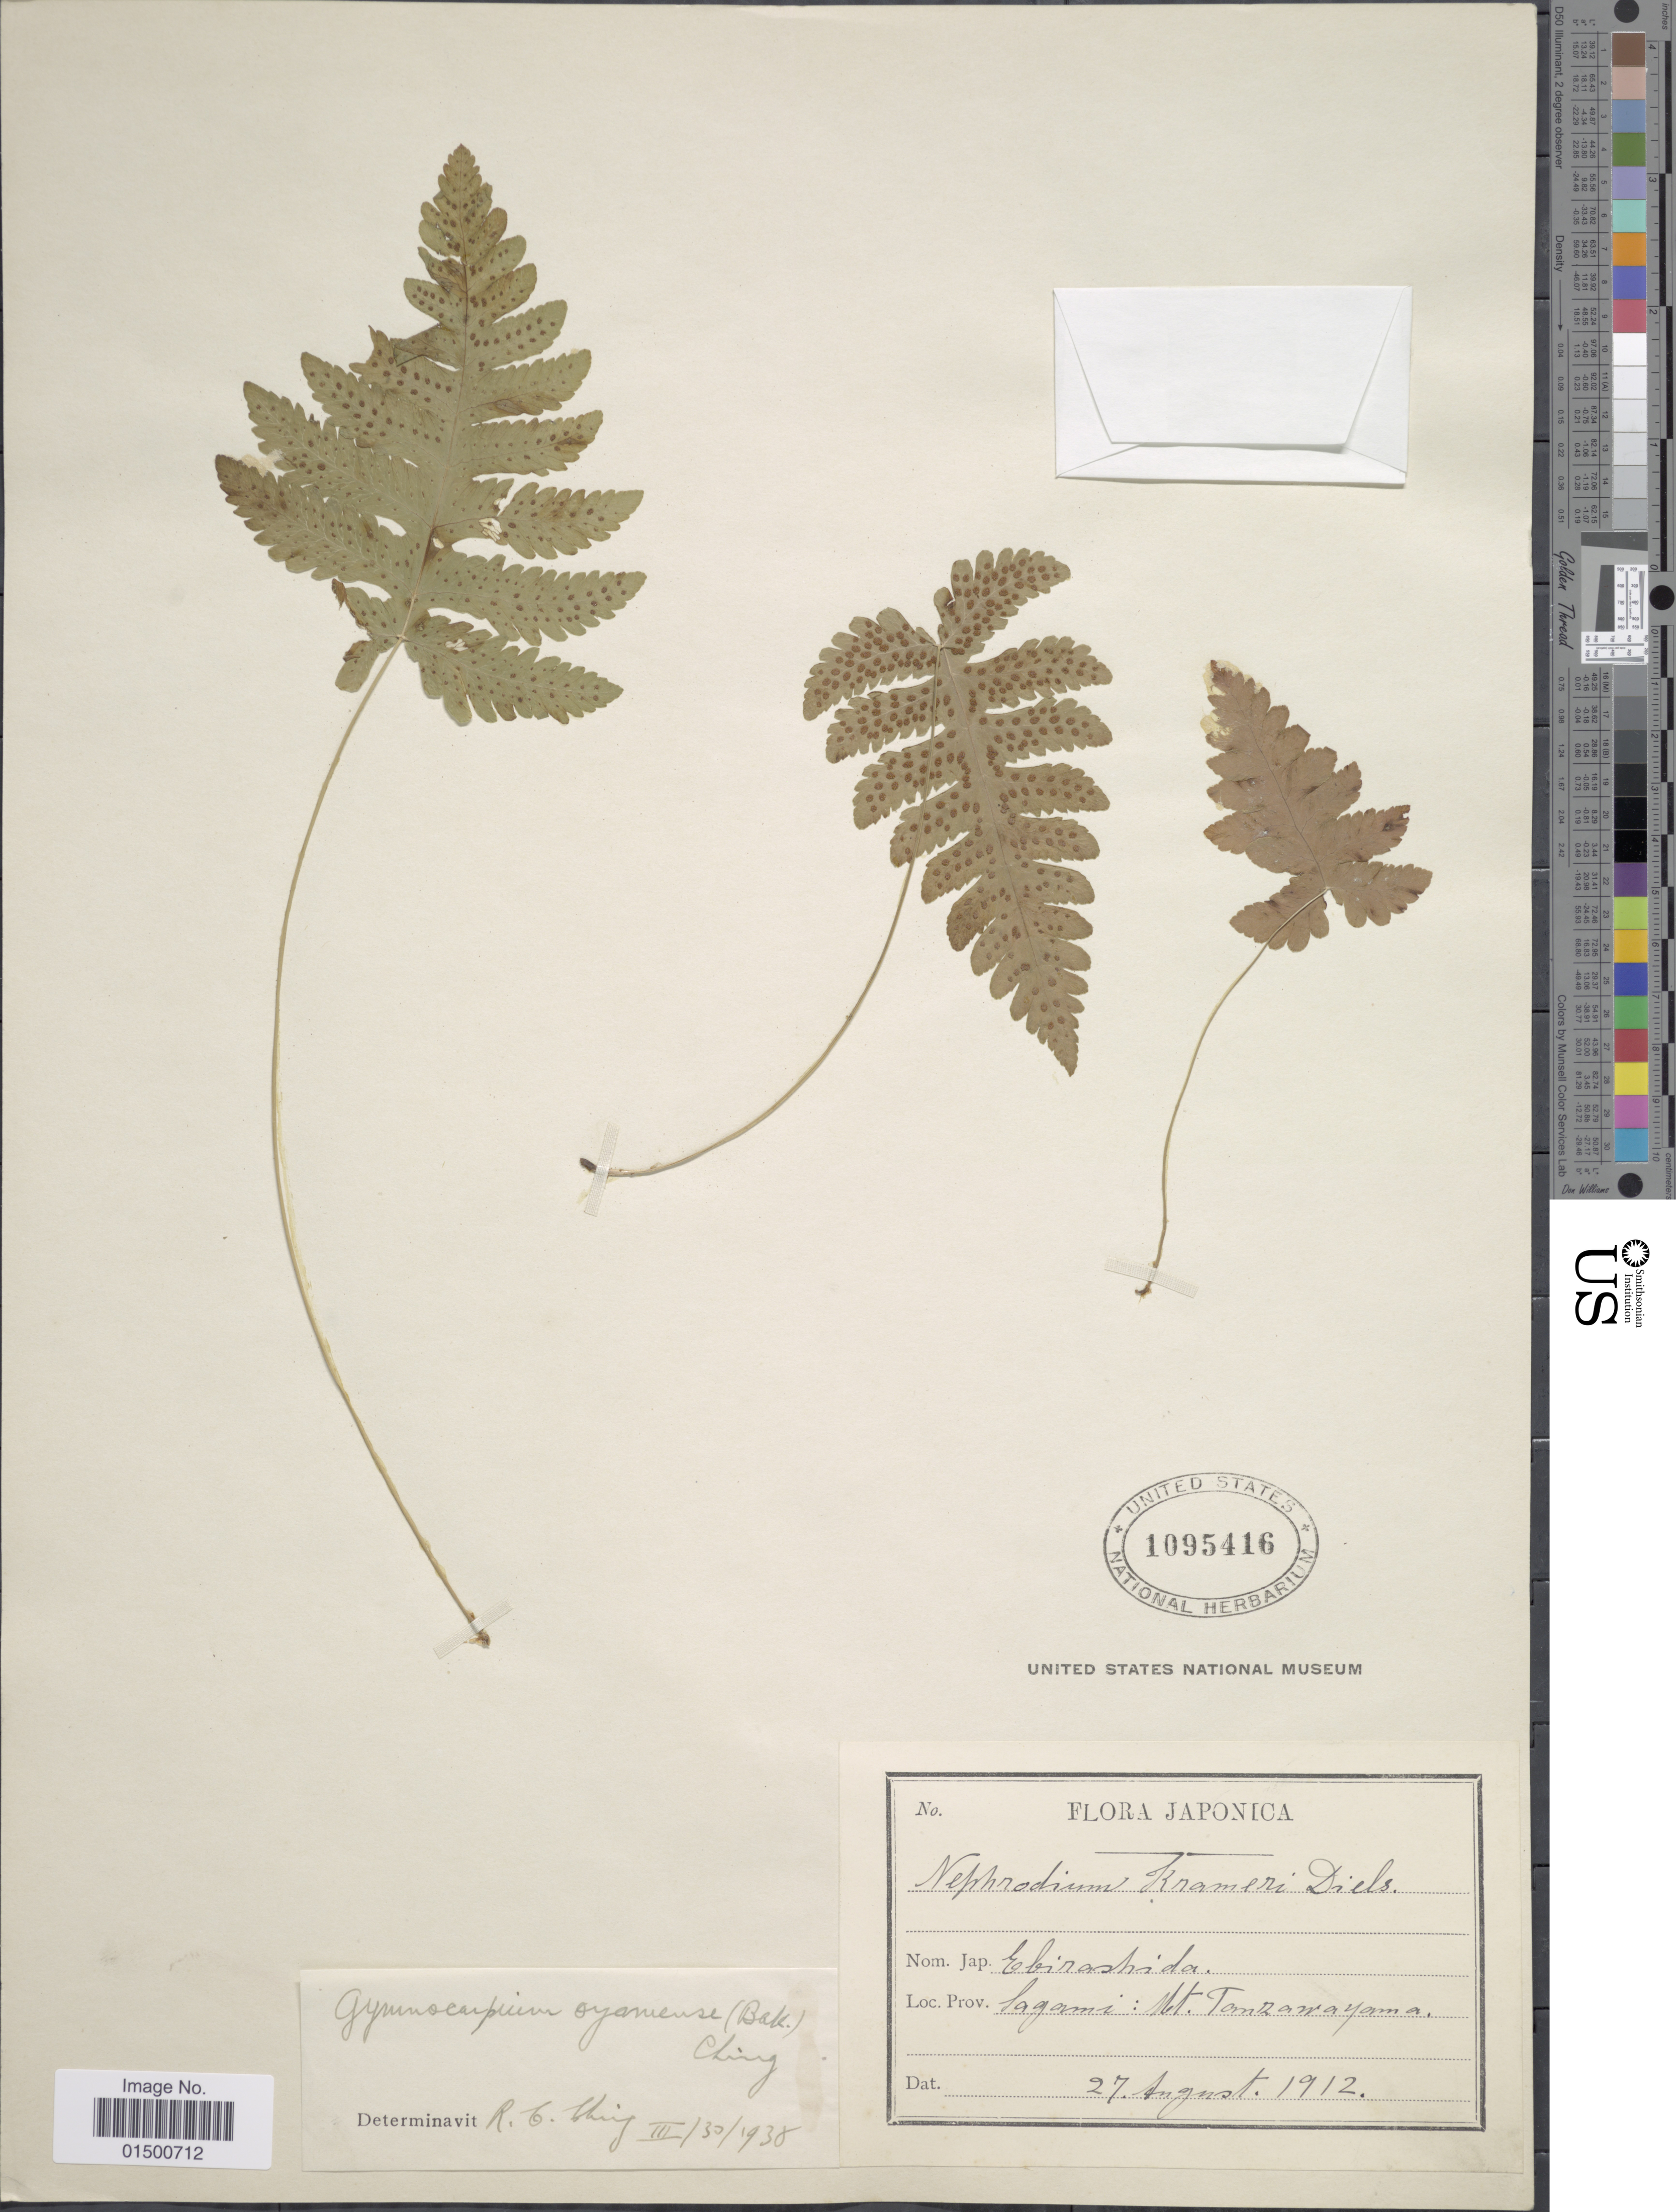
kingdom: Plantae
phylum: Tracheophyta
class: Polypodiopsida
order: Polypodiales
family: Cystopteridaceae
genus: Gymnocarpium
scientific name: Gymnocarpium oyamense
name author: (Baker) Ching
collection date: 1912-08-27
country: Japan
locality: Sagami: Mt. Tonzawayama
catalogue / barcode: US 1095416